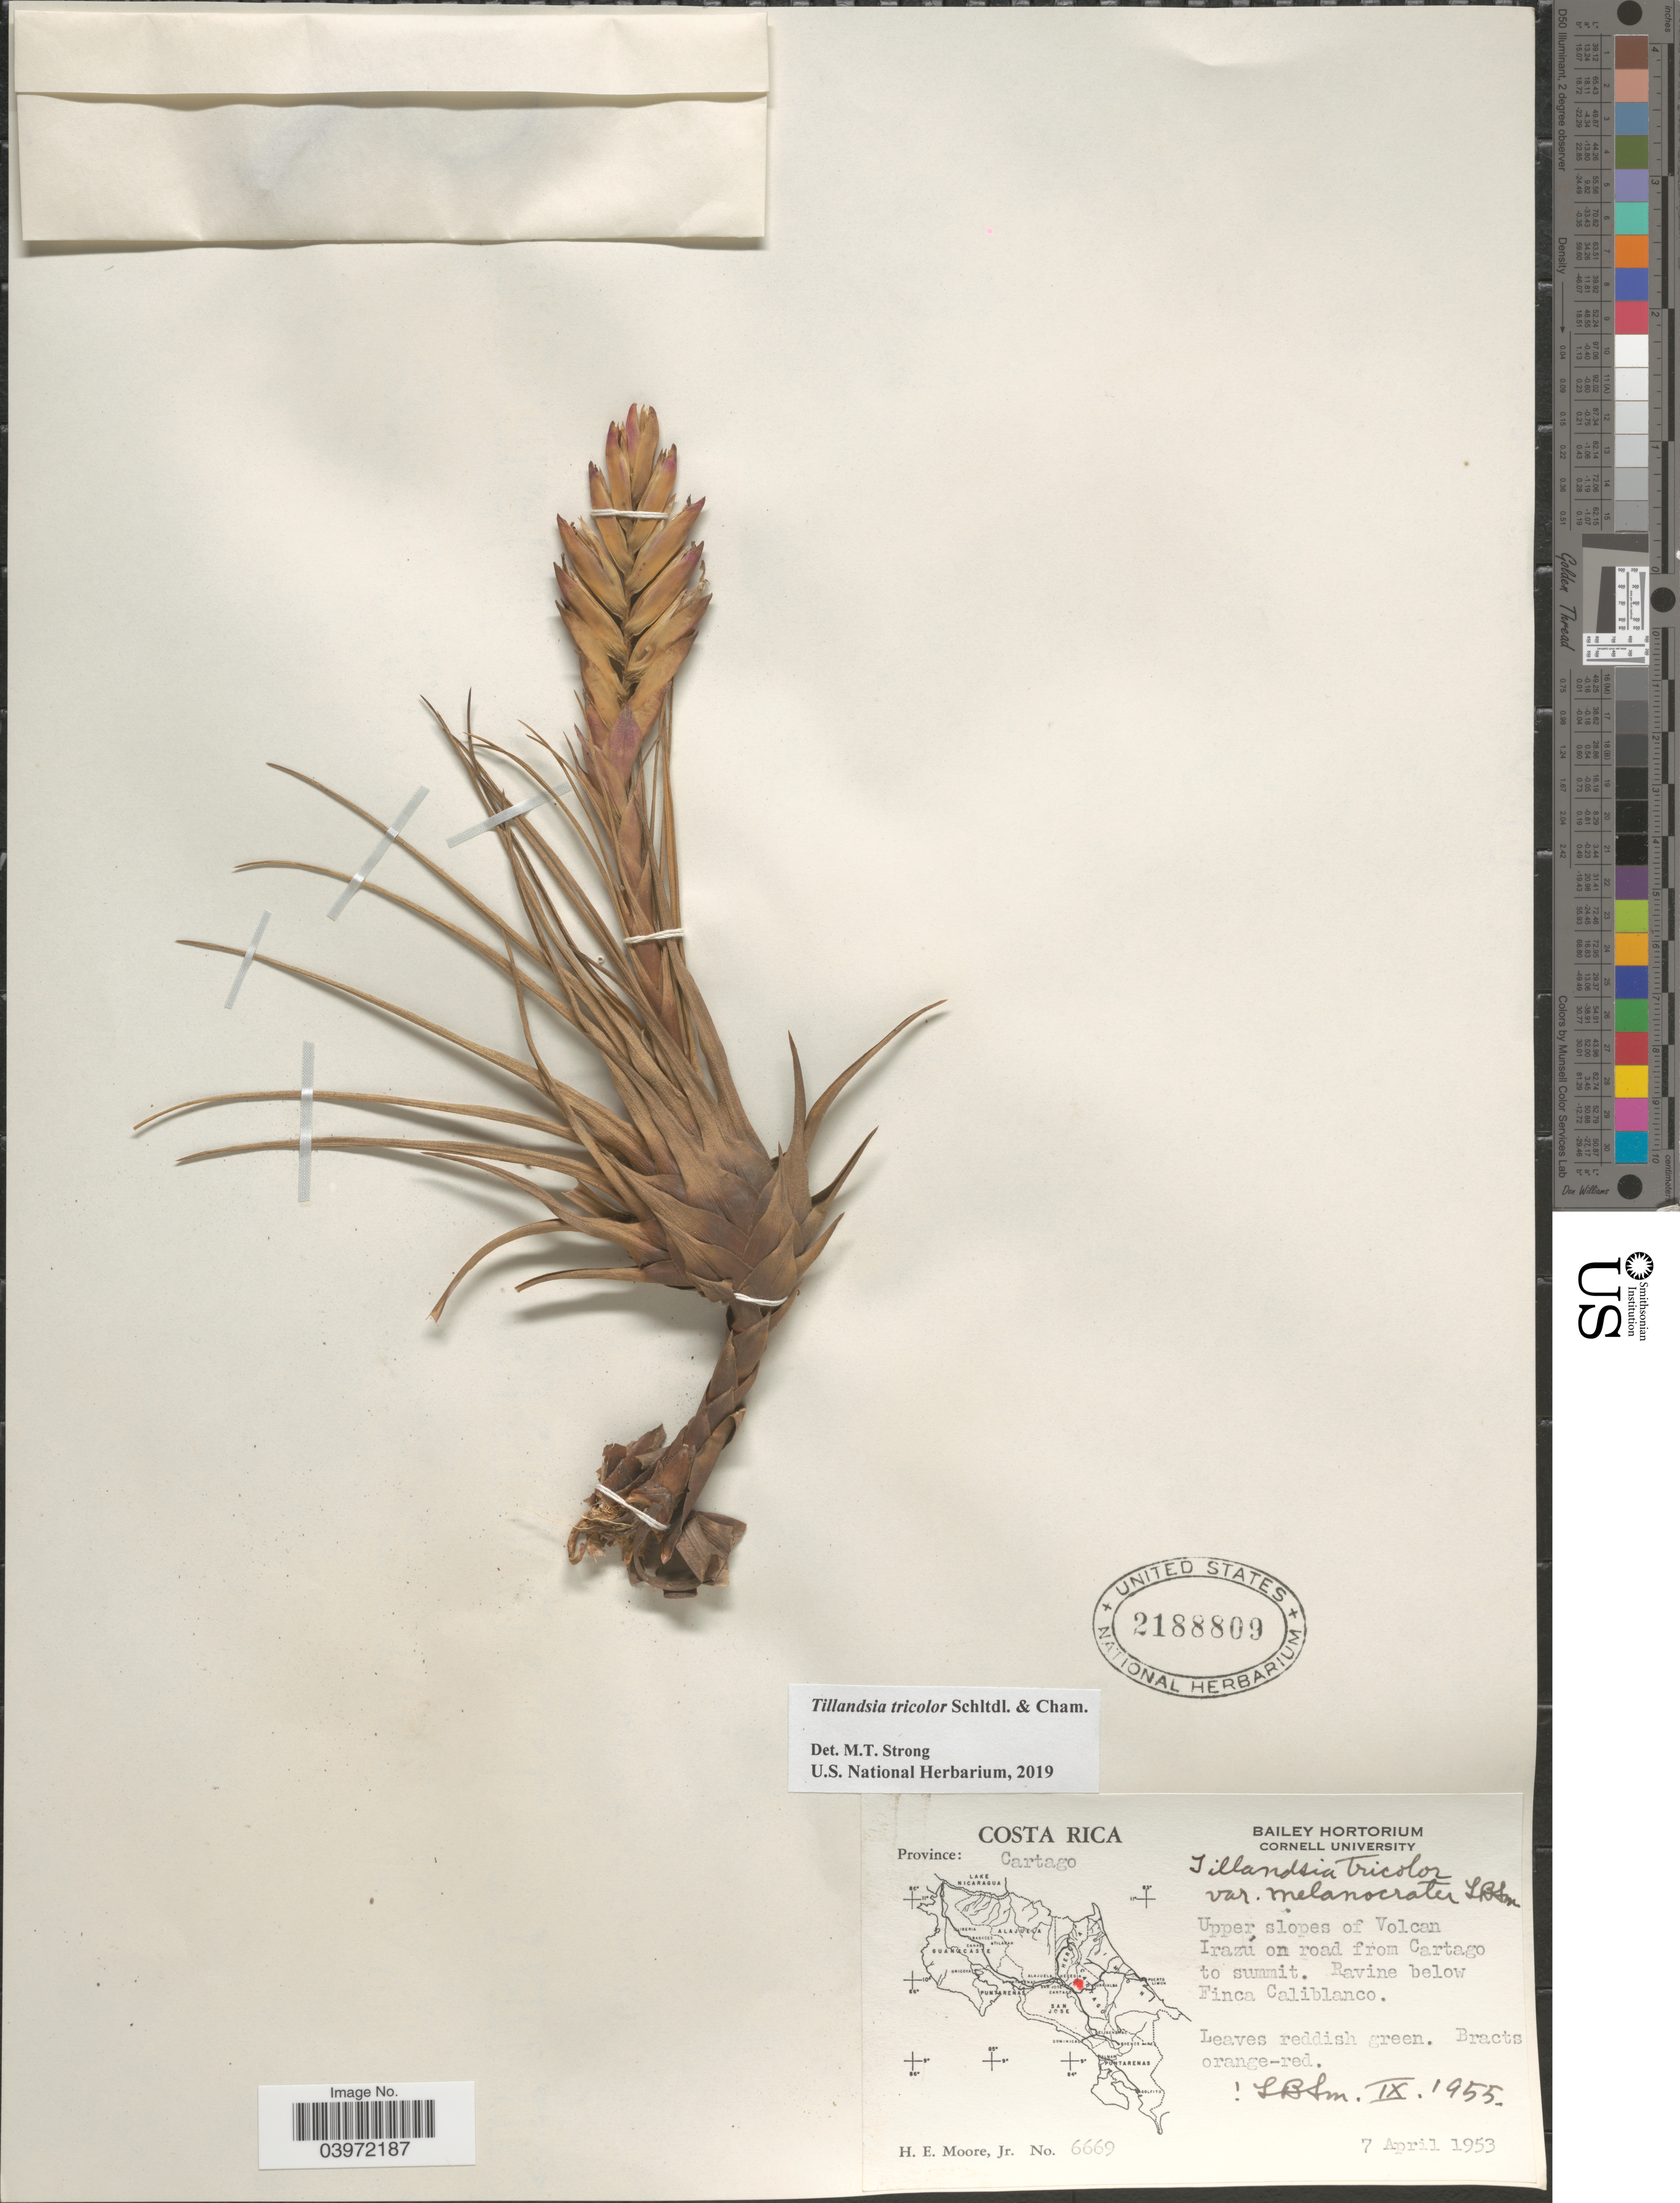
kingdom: Plantae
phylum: Tracheophyta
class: Liliopsida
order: Poales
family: Bromeliaceae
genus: Tillandsia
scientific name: Tillandsia tricolor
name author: Schltdl. & Cham.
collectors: H. Moore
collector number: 6669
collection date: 1953-04-07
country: Costa Rica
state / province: Cartago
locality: Upper slopes of Volcan Irazú on road from Cartago to summit. Ravine below Finca Caliblanco.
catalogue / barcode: US 2188809